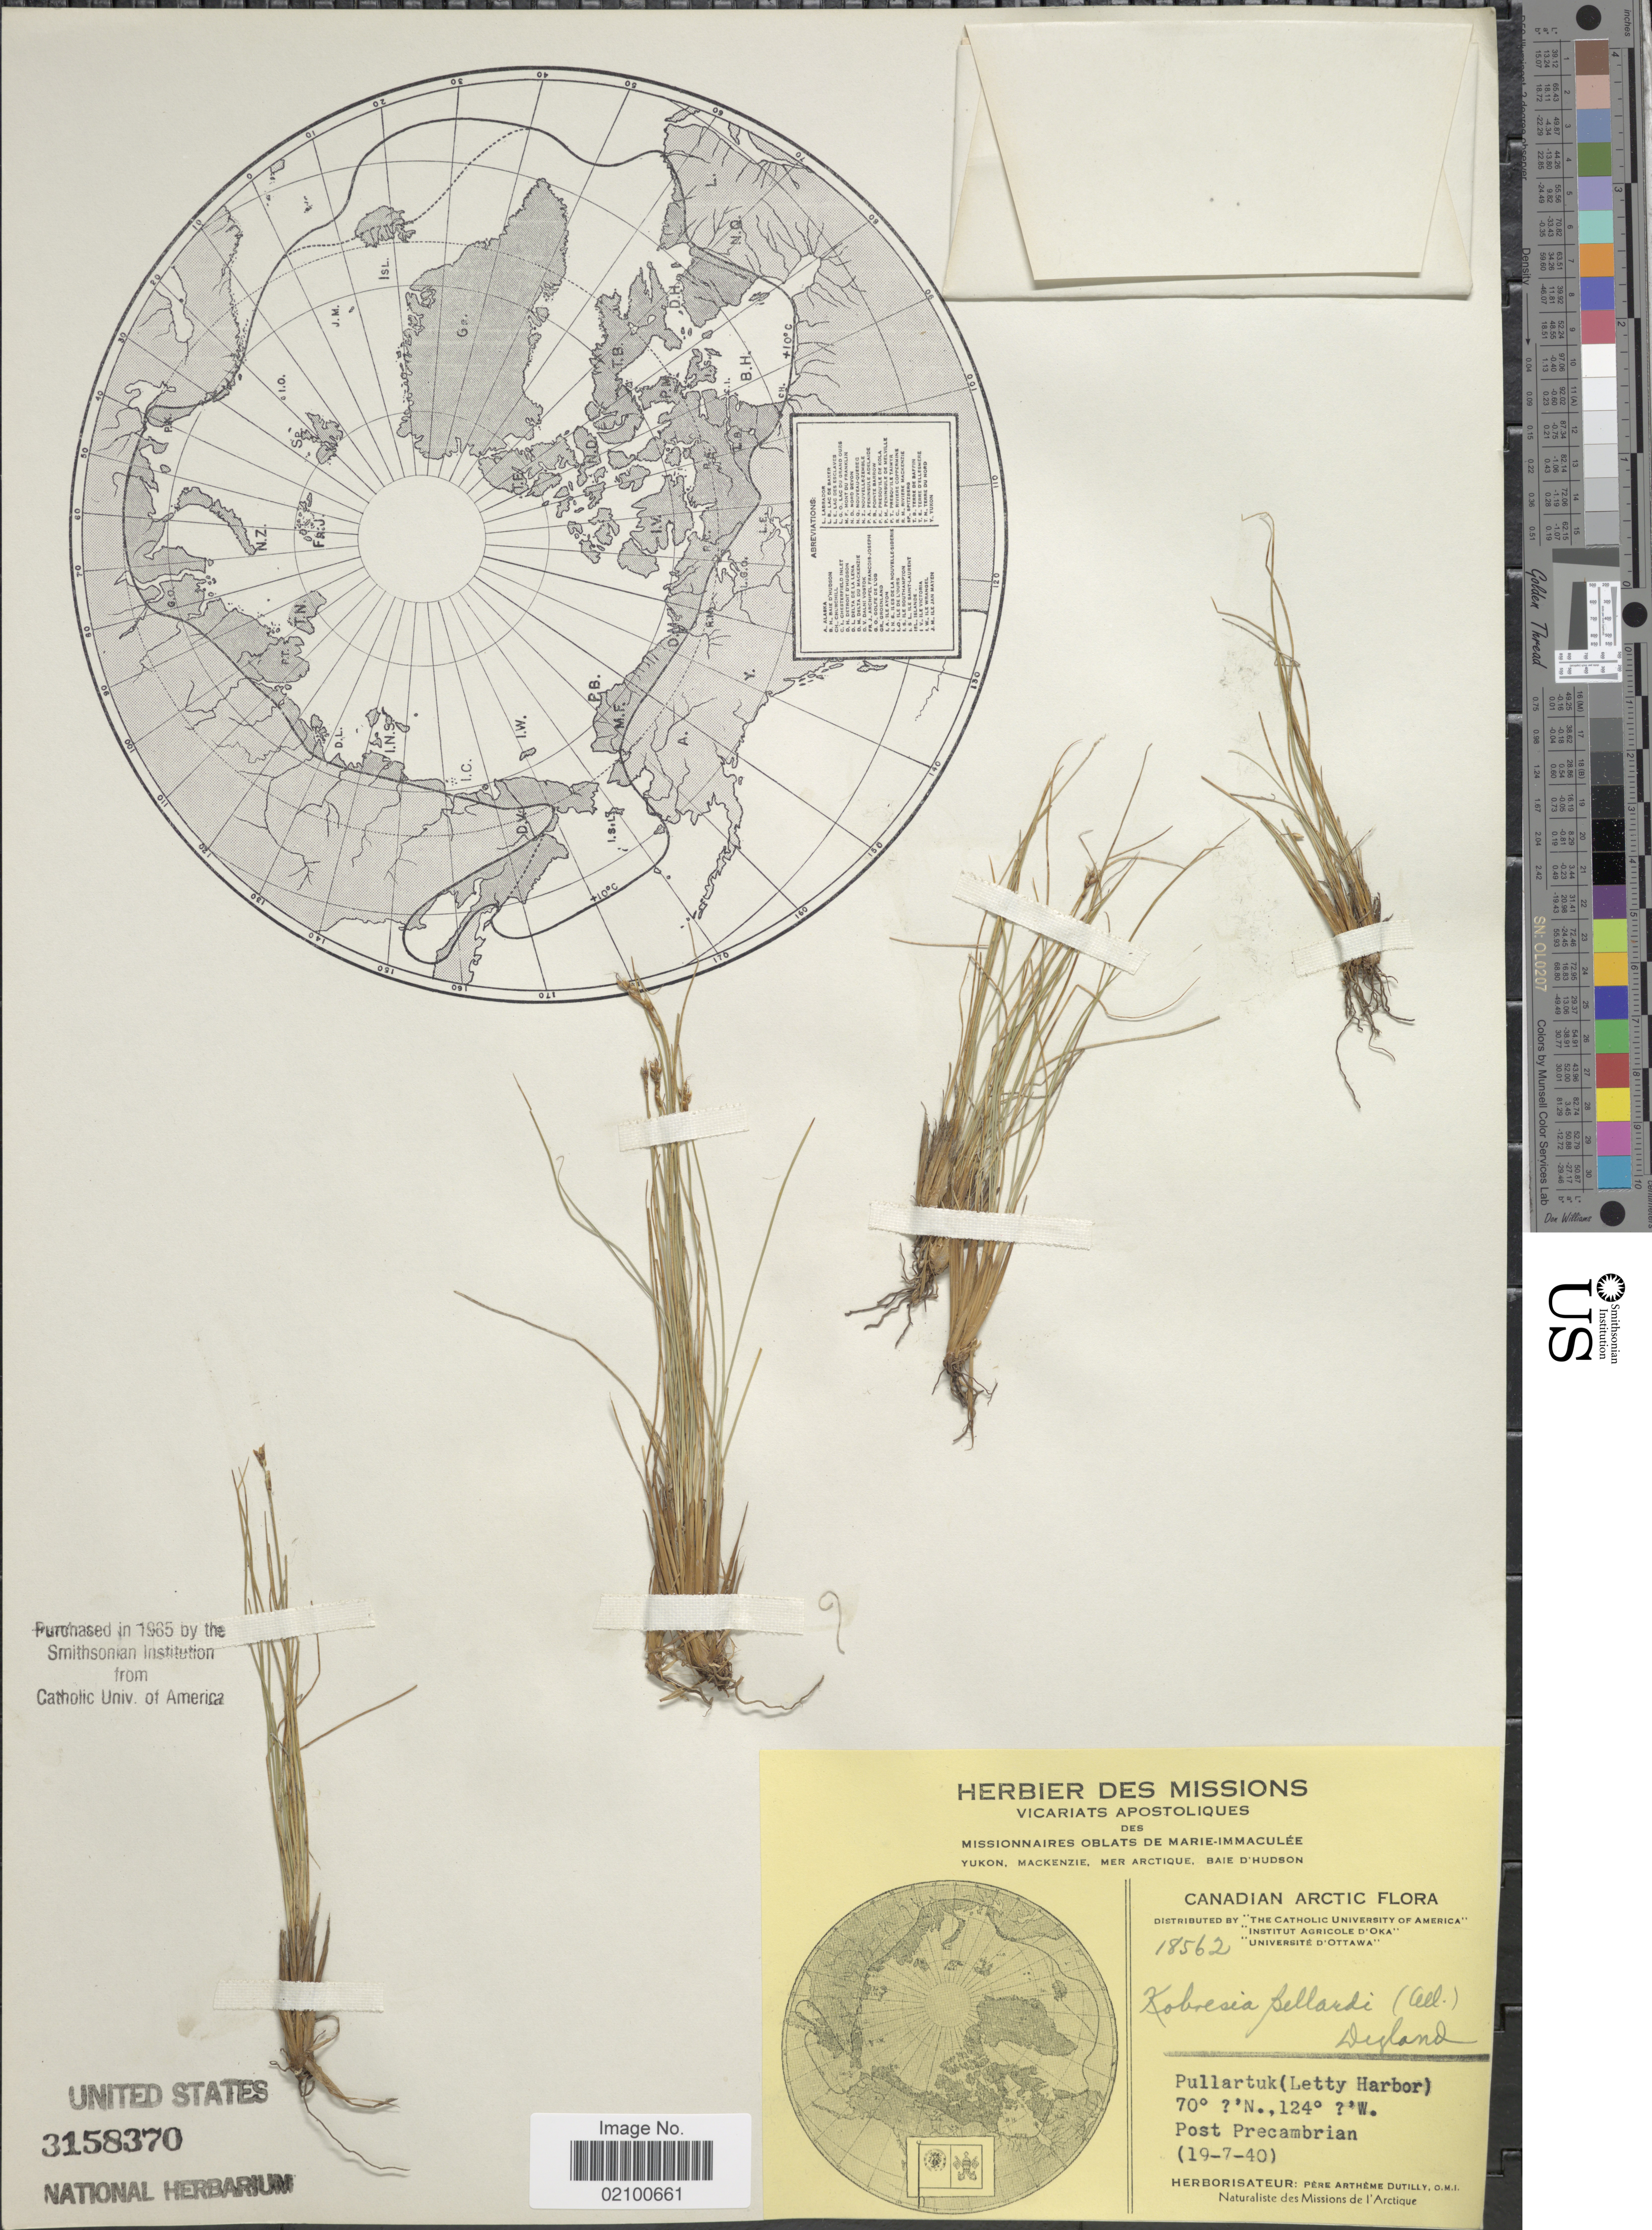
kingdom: Plantae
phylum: Tracheophyta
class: Liliopsida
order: Poales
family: Cyperaceae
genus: Carex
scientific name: Carex myosuroides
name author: Vill.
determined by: Strong, M. T., (US), Smithsonian Institution - National Museum of Natural History (UNITED STATES)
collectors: ex Herb. Pêre Arthême Dutilly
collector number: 18562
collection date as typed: Transcribed d/m/y: 19/7/40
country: Canada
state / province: Northwest Territories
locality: Canadian Arctic, Pullartuk (Letty Harbor)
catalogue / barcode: US 3158370